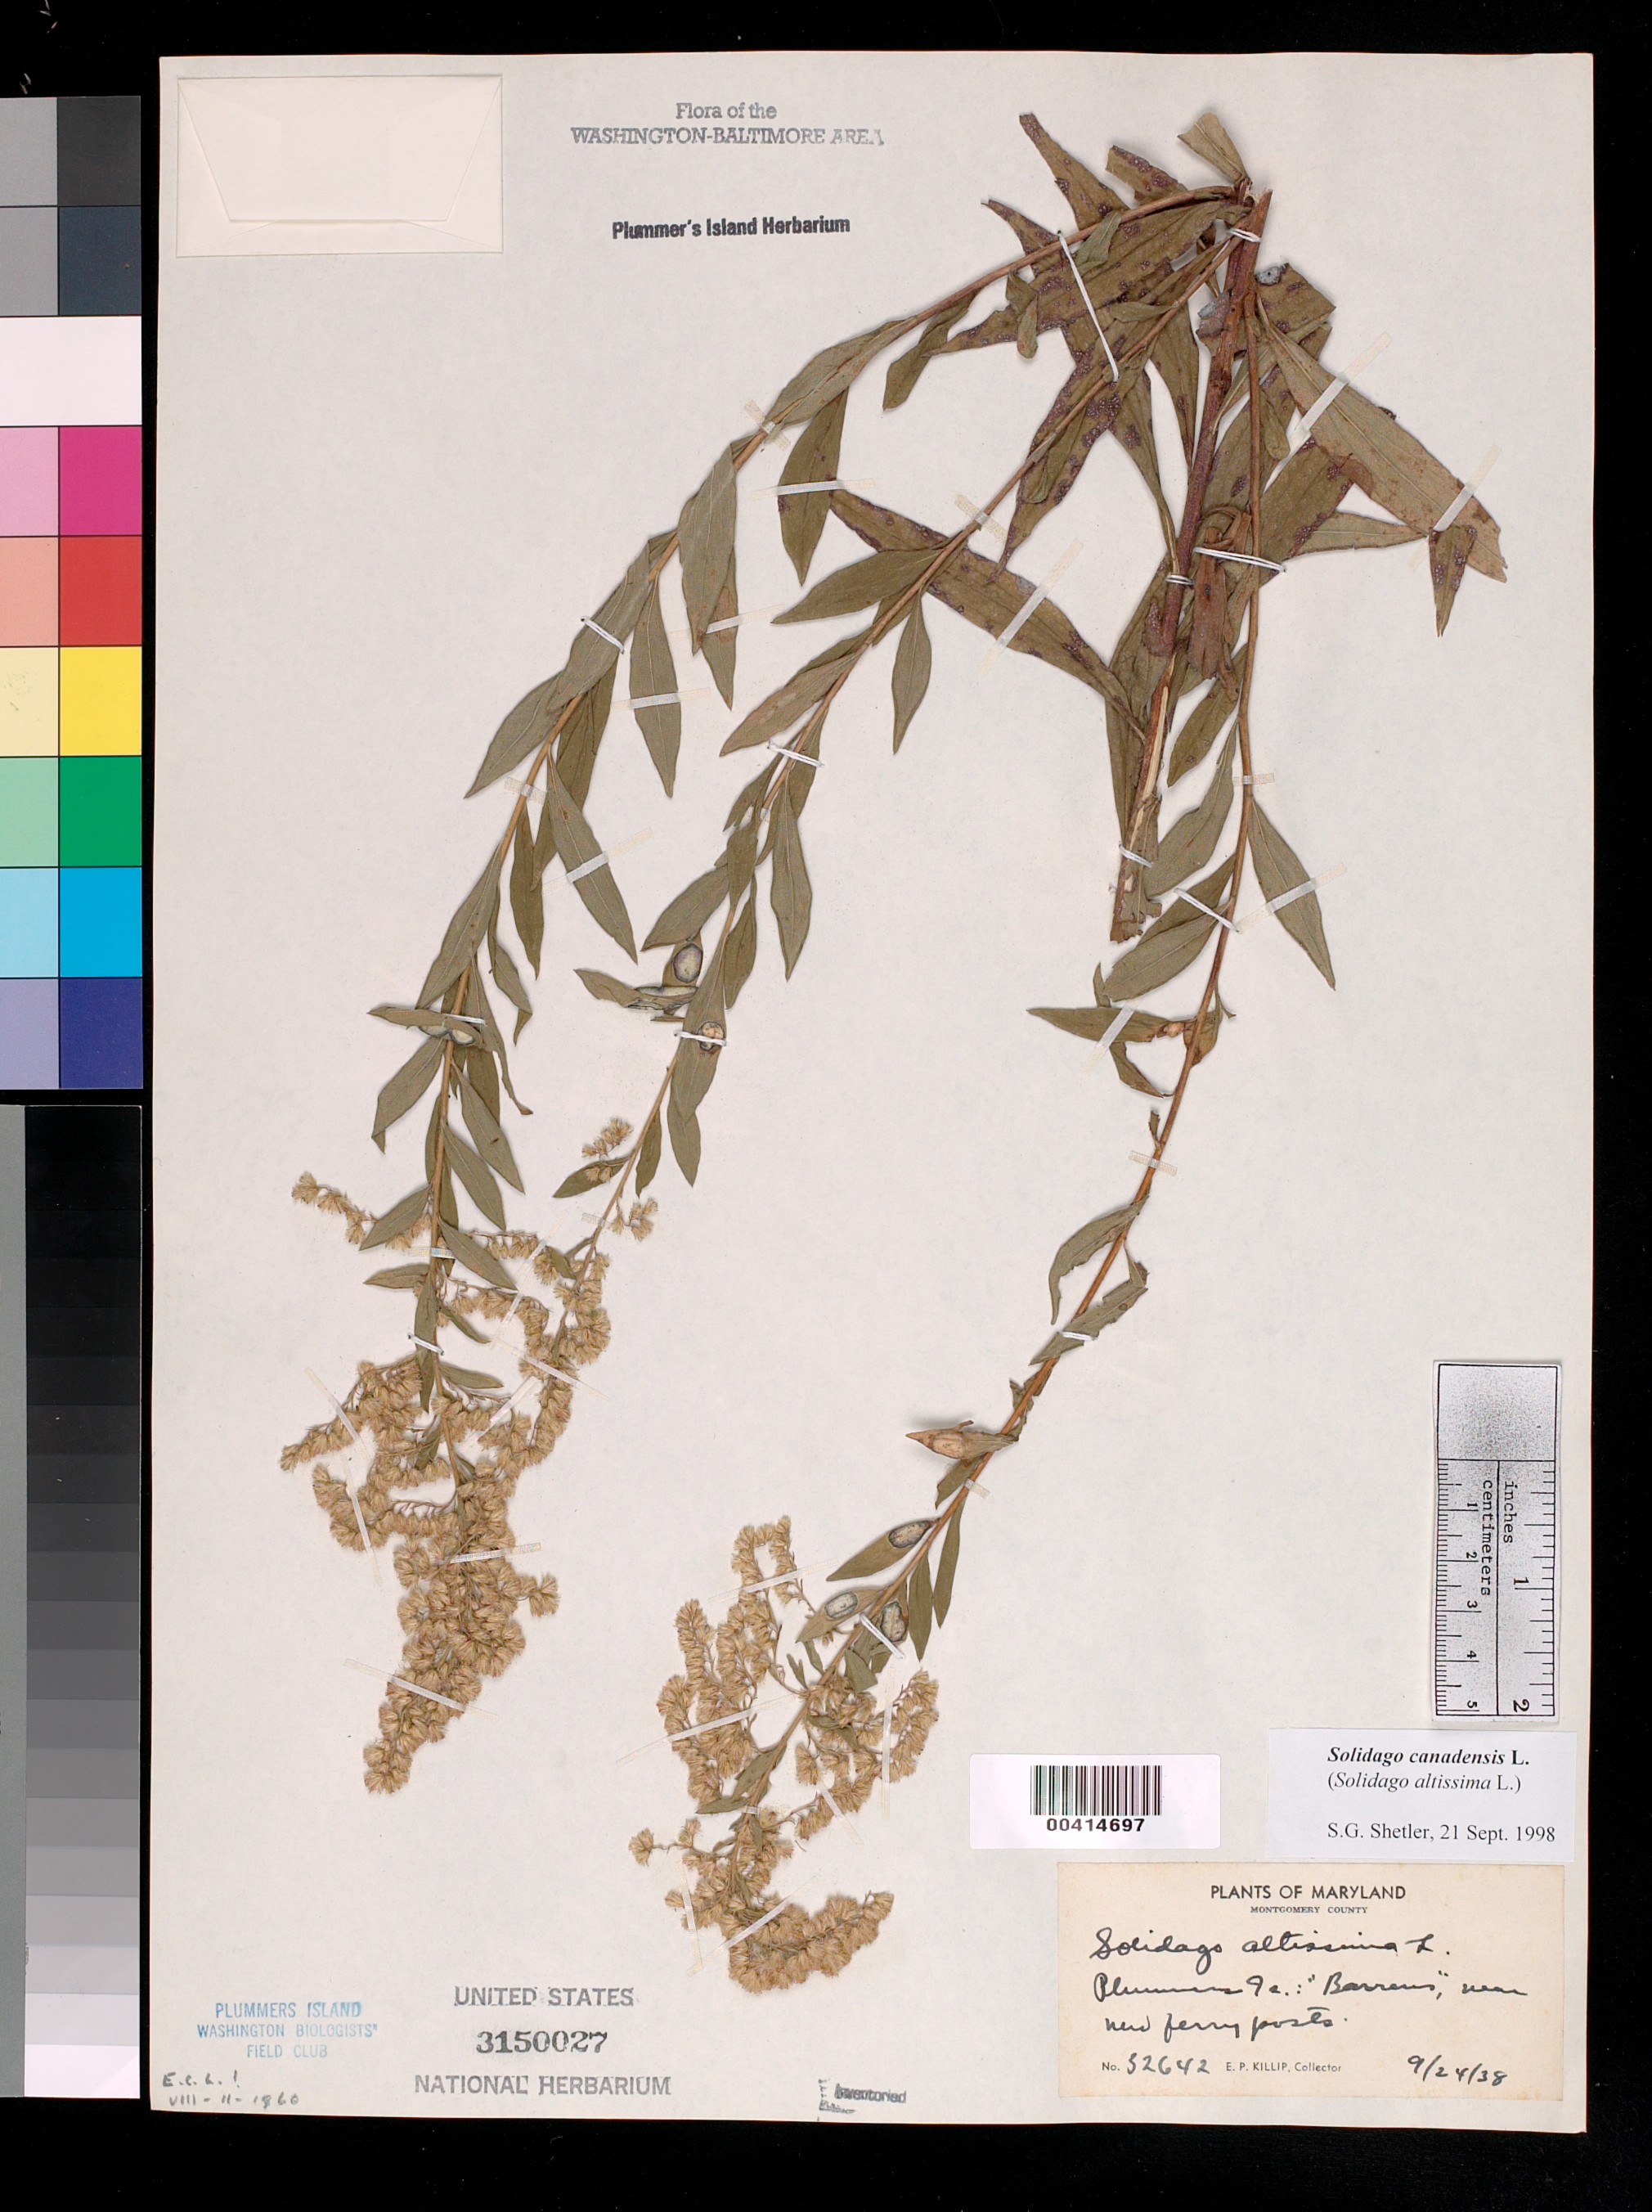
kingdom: Plantae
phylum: Tracheophyta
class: Magnoliopsida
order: Asterales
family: Asteraceae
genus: Solidago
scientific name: Solidago canadensis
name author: L.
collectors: E. P. Killip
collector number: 32642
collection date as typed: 24 Sep 1938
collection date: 1938-09-24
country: United States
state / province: Maryland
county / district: Montgomery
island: Plummers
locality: Plummer's Island; "barrens" near new ferry posts Plummers Island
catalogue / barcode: US 3150027